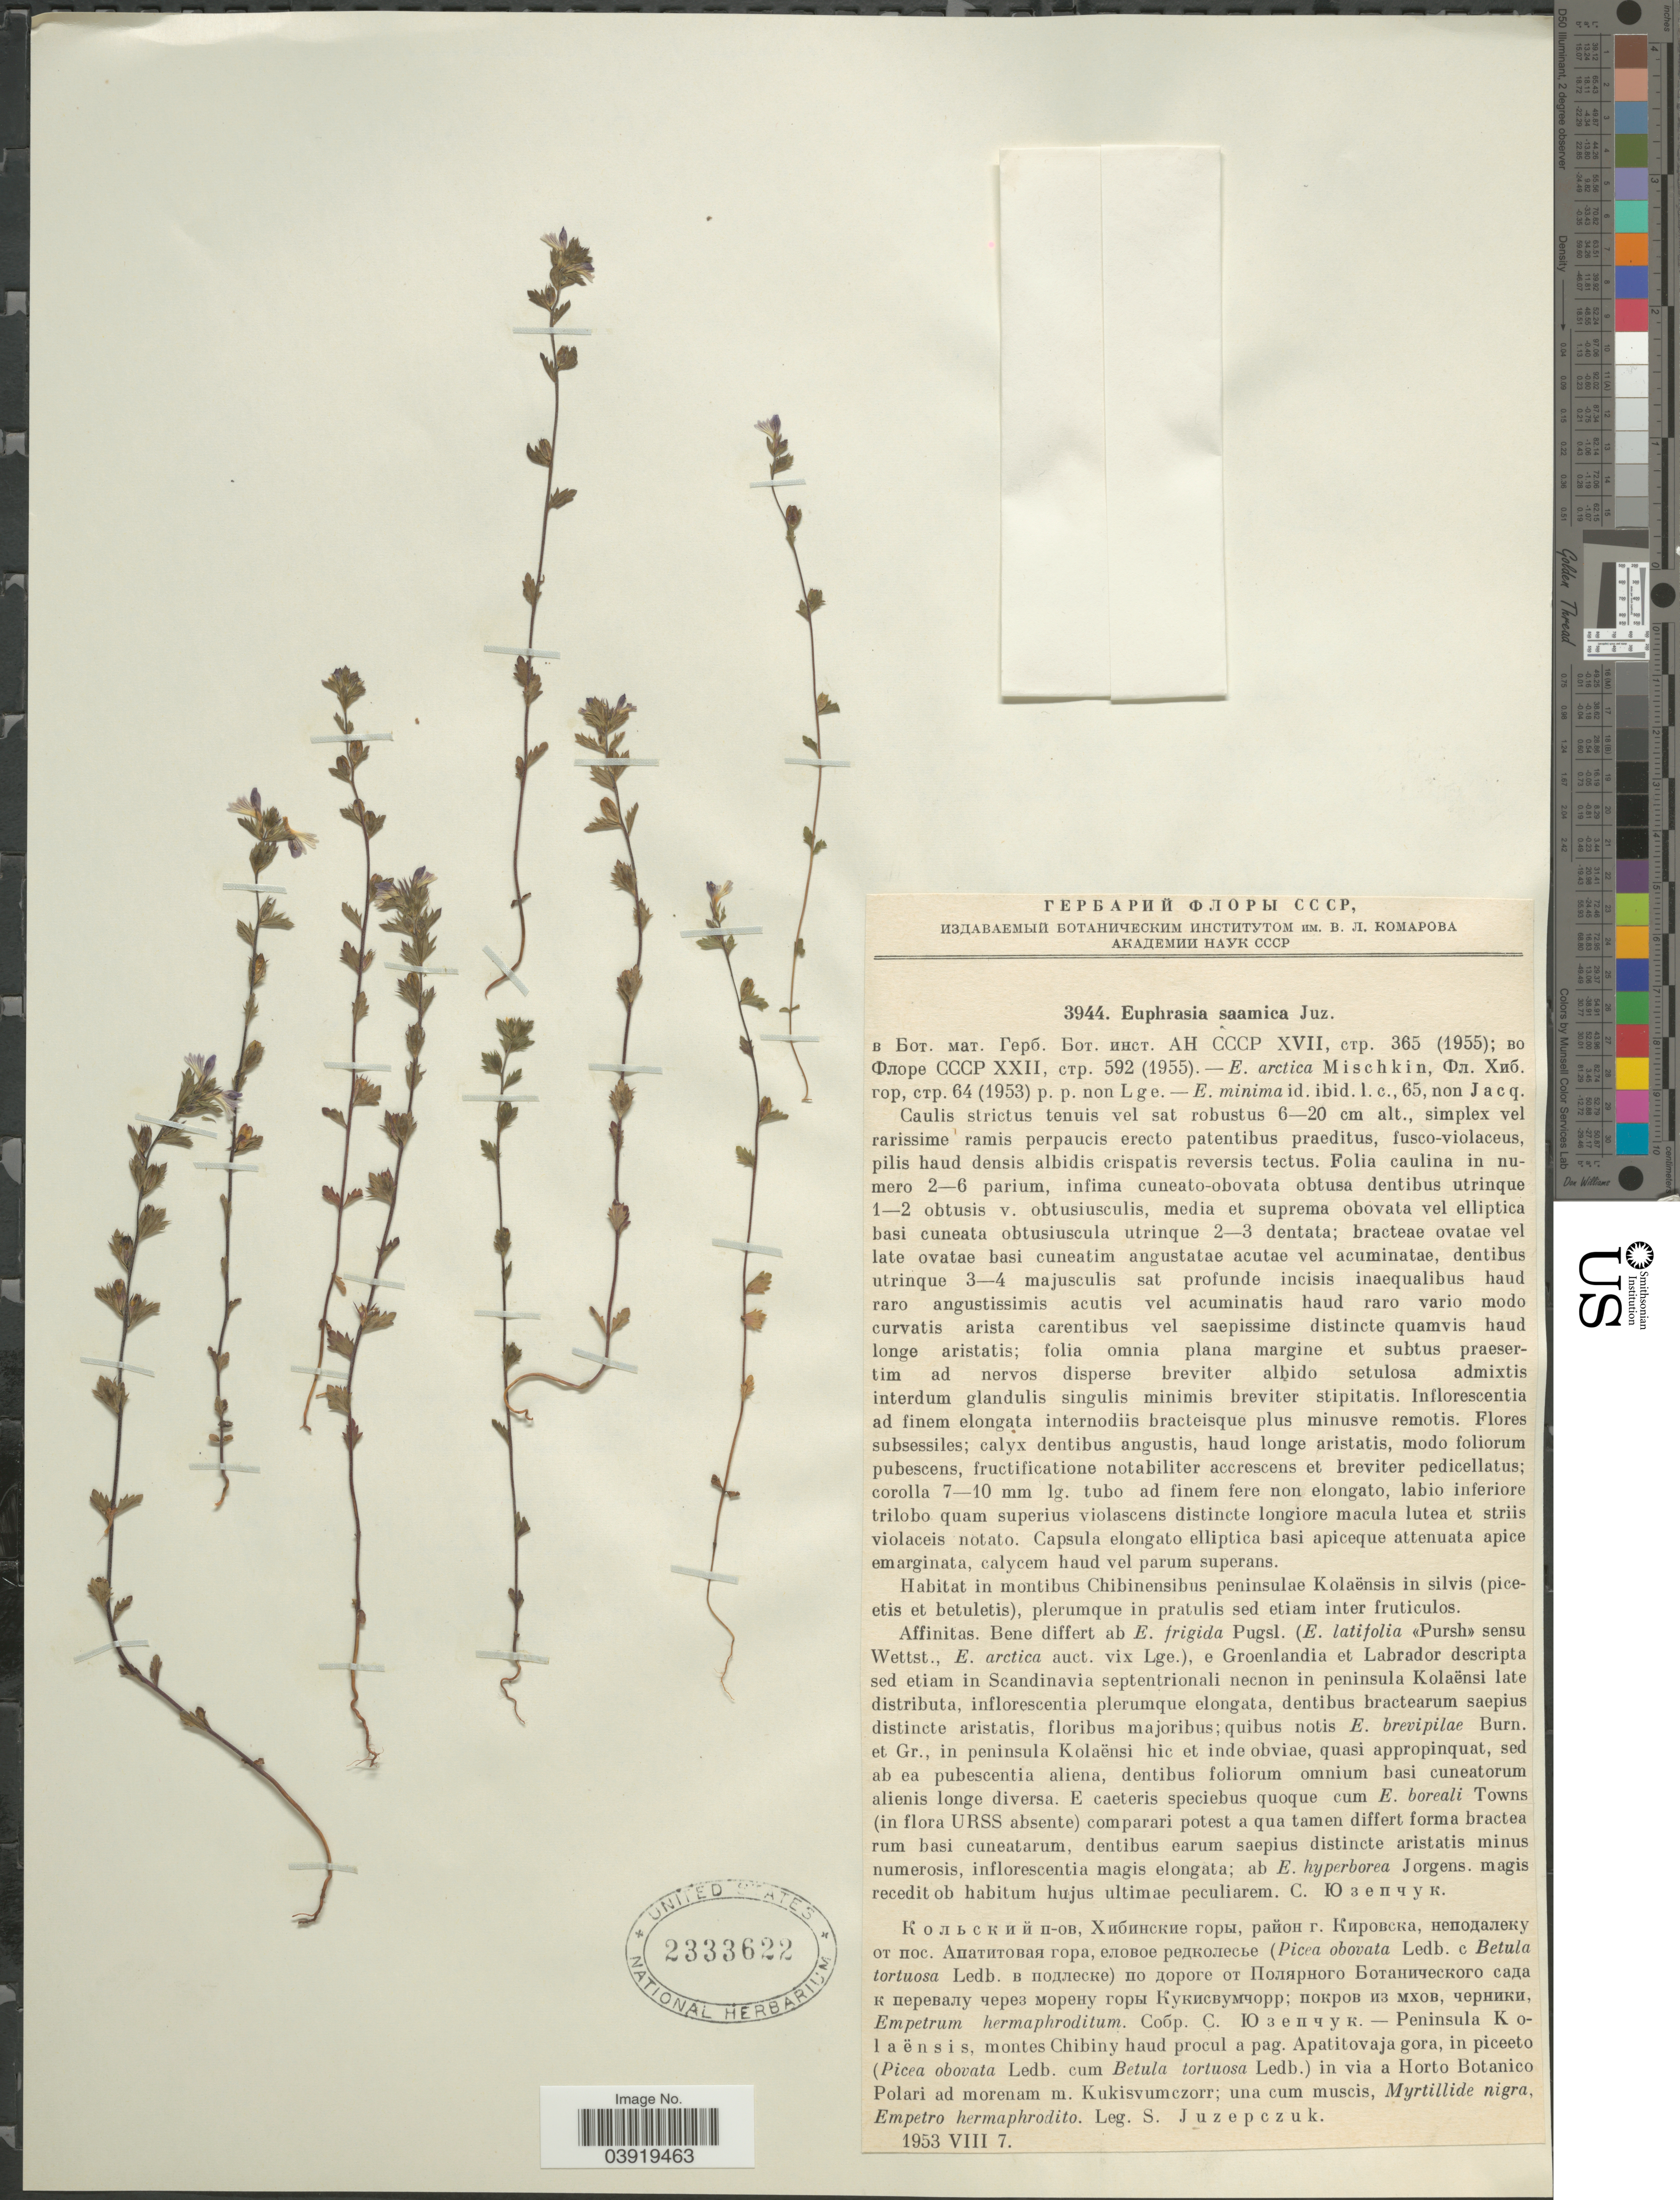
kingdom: Plantae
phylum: Tracheophyta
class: Magnoliopsida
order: Lamiales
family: Orobanchaceae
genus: Euphrasia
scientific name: Euphrasia saamica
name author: Juz.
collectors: S. V. Juzepczuk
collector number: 3944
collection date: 1953-08-07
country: Russian Federation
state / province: Murmansk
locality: Peninsula Kolaënsis, montes Chibiny haud procul a pag. Apatitovajagora, in piceeto in via a Horto Botanico Polari ad morenam m. Kukisvumczorr; una cum muscis.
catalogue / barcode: US 2333622